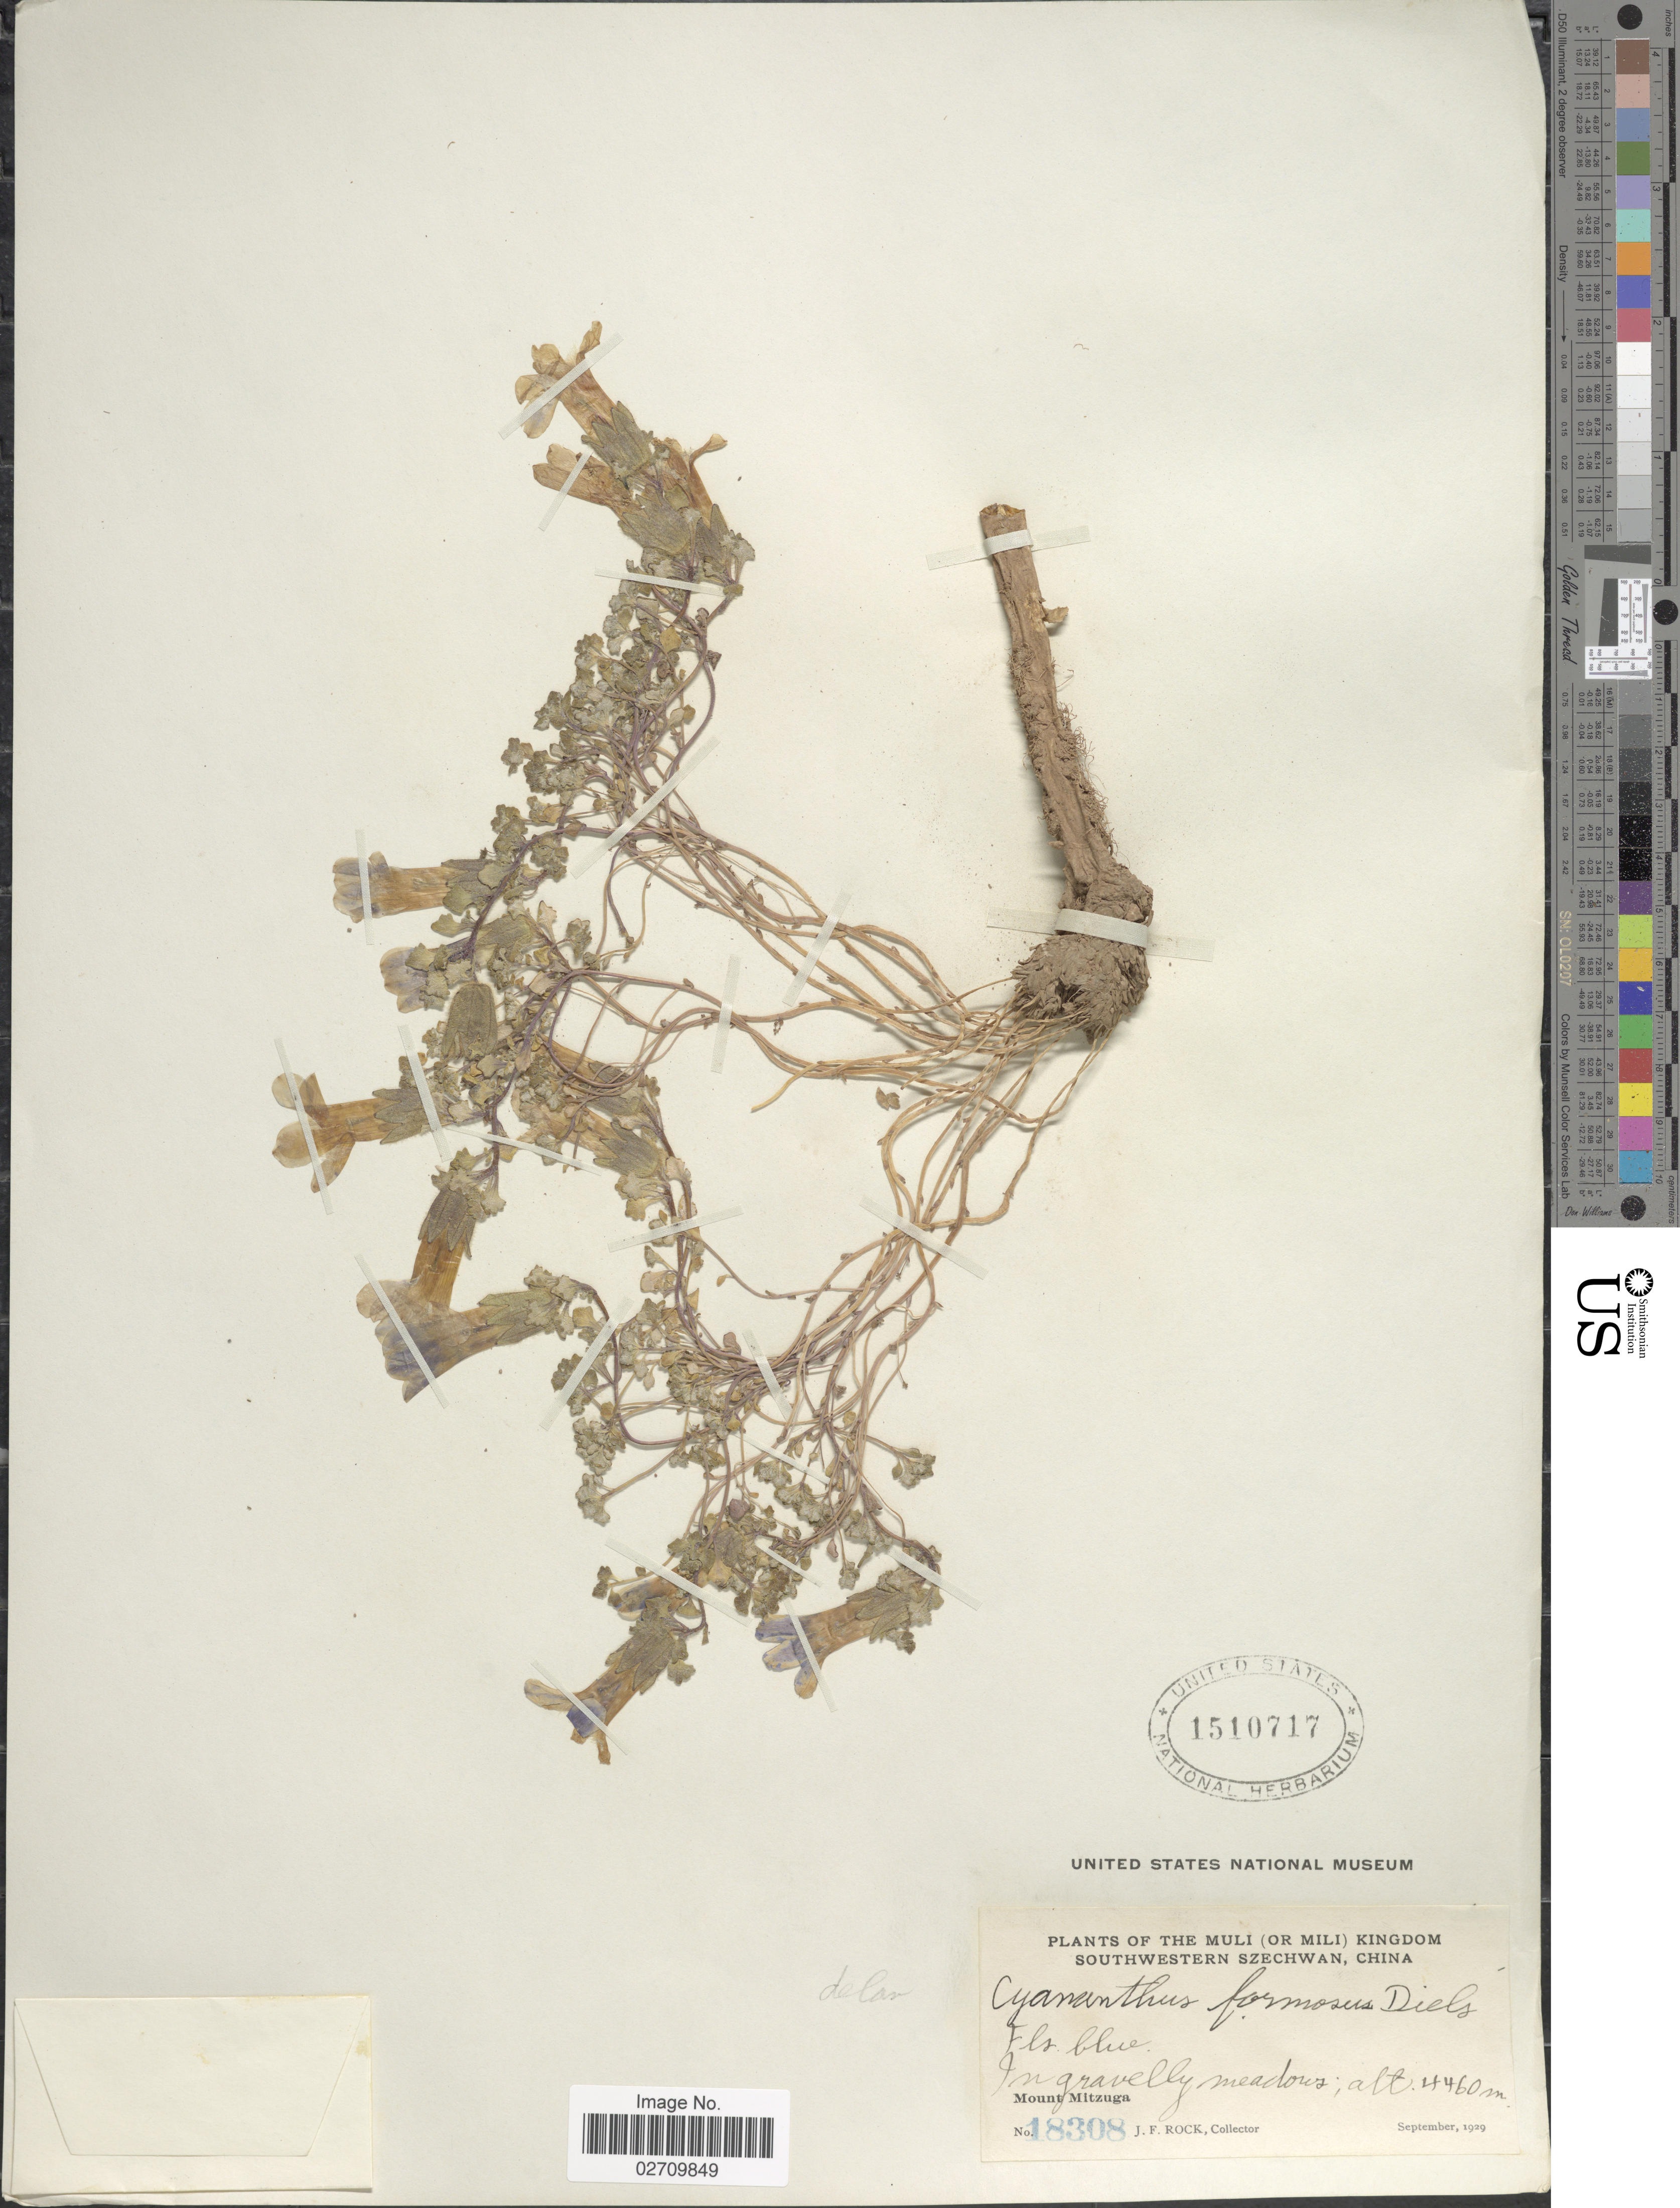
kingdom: Plantae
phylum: Tracheophyta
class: Magnoliopsida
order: Asterales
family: Campanulaceae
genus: Cyananthus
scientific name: Cyananthus formosus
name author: Diels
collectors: J. F. Rock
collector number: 18308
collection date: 1929-09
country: China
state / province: Sichuan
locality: The Muli (or Mili) Kingdom Southwestern Szechwan, Mount Mitzuga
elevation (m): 4460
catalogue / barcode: US 1510717